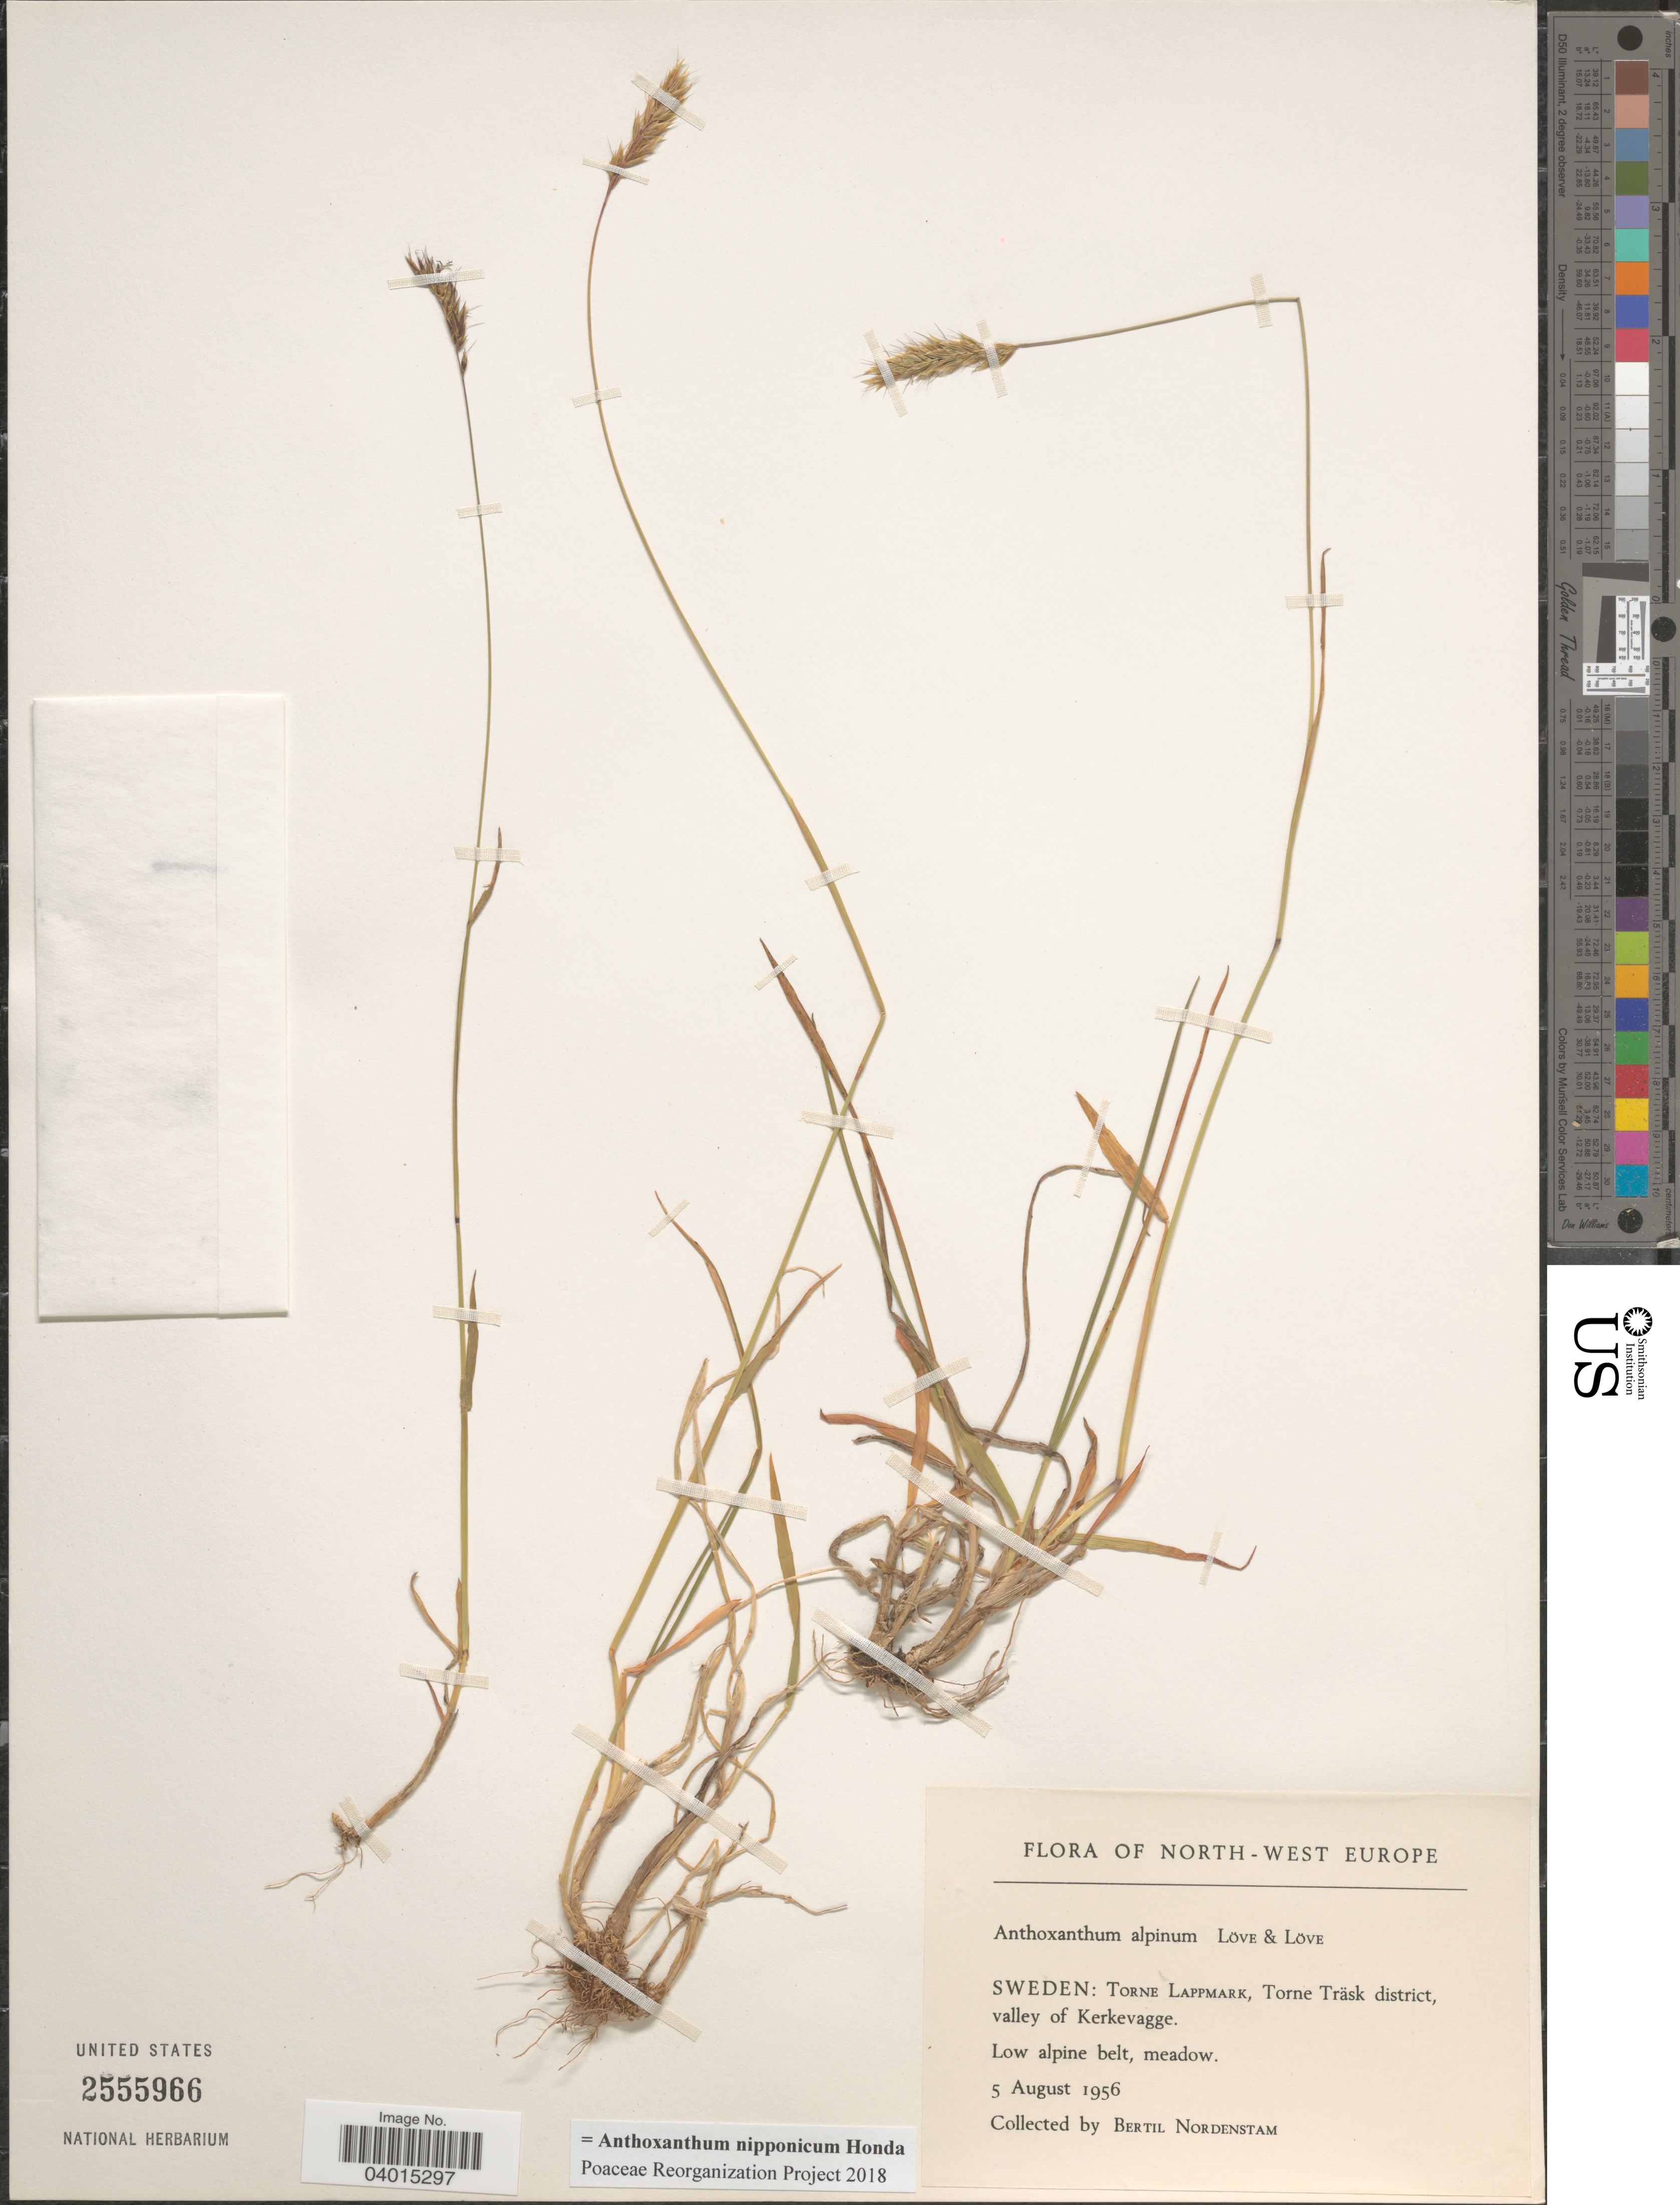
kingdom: Plantae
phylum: Tracheophyta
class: Liliopsida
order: Poales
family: Poaceae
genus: Anthoxanthum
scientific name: Anthoxanthum nipponicum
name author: Honda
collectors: B. Nordenstam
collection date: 1956-08-05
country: Sweden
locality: North-West Europe. Torne Lappmark, Torne Träsk district, valley of Kerkevagge.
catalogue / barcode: US 2555966